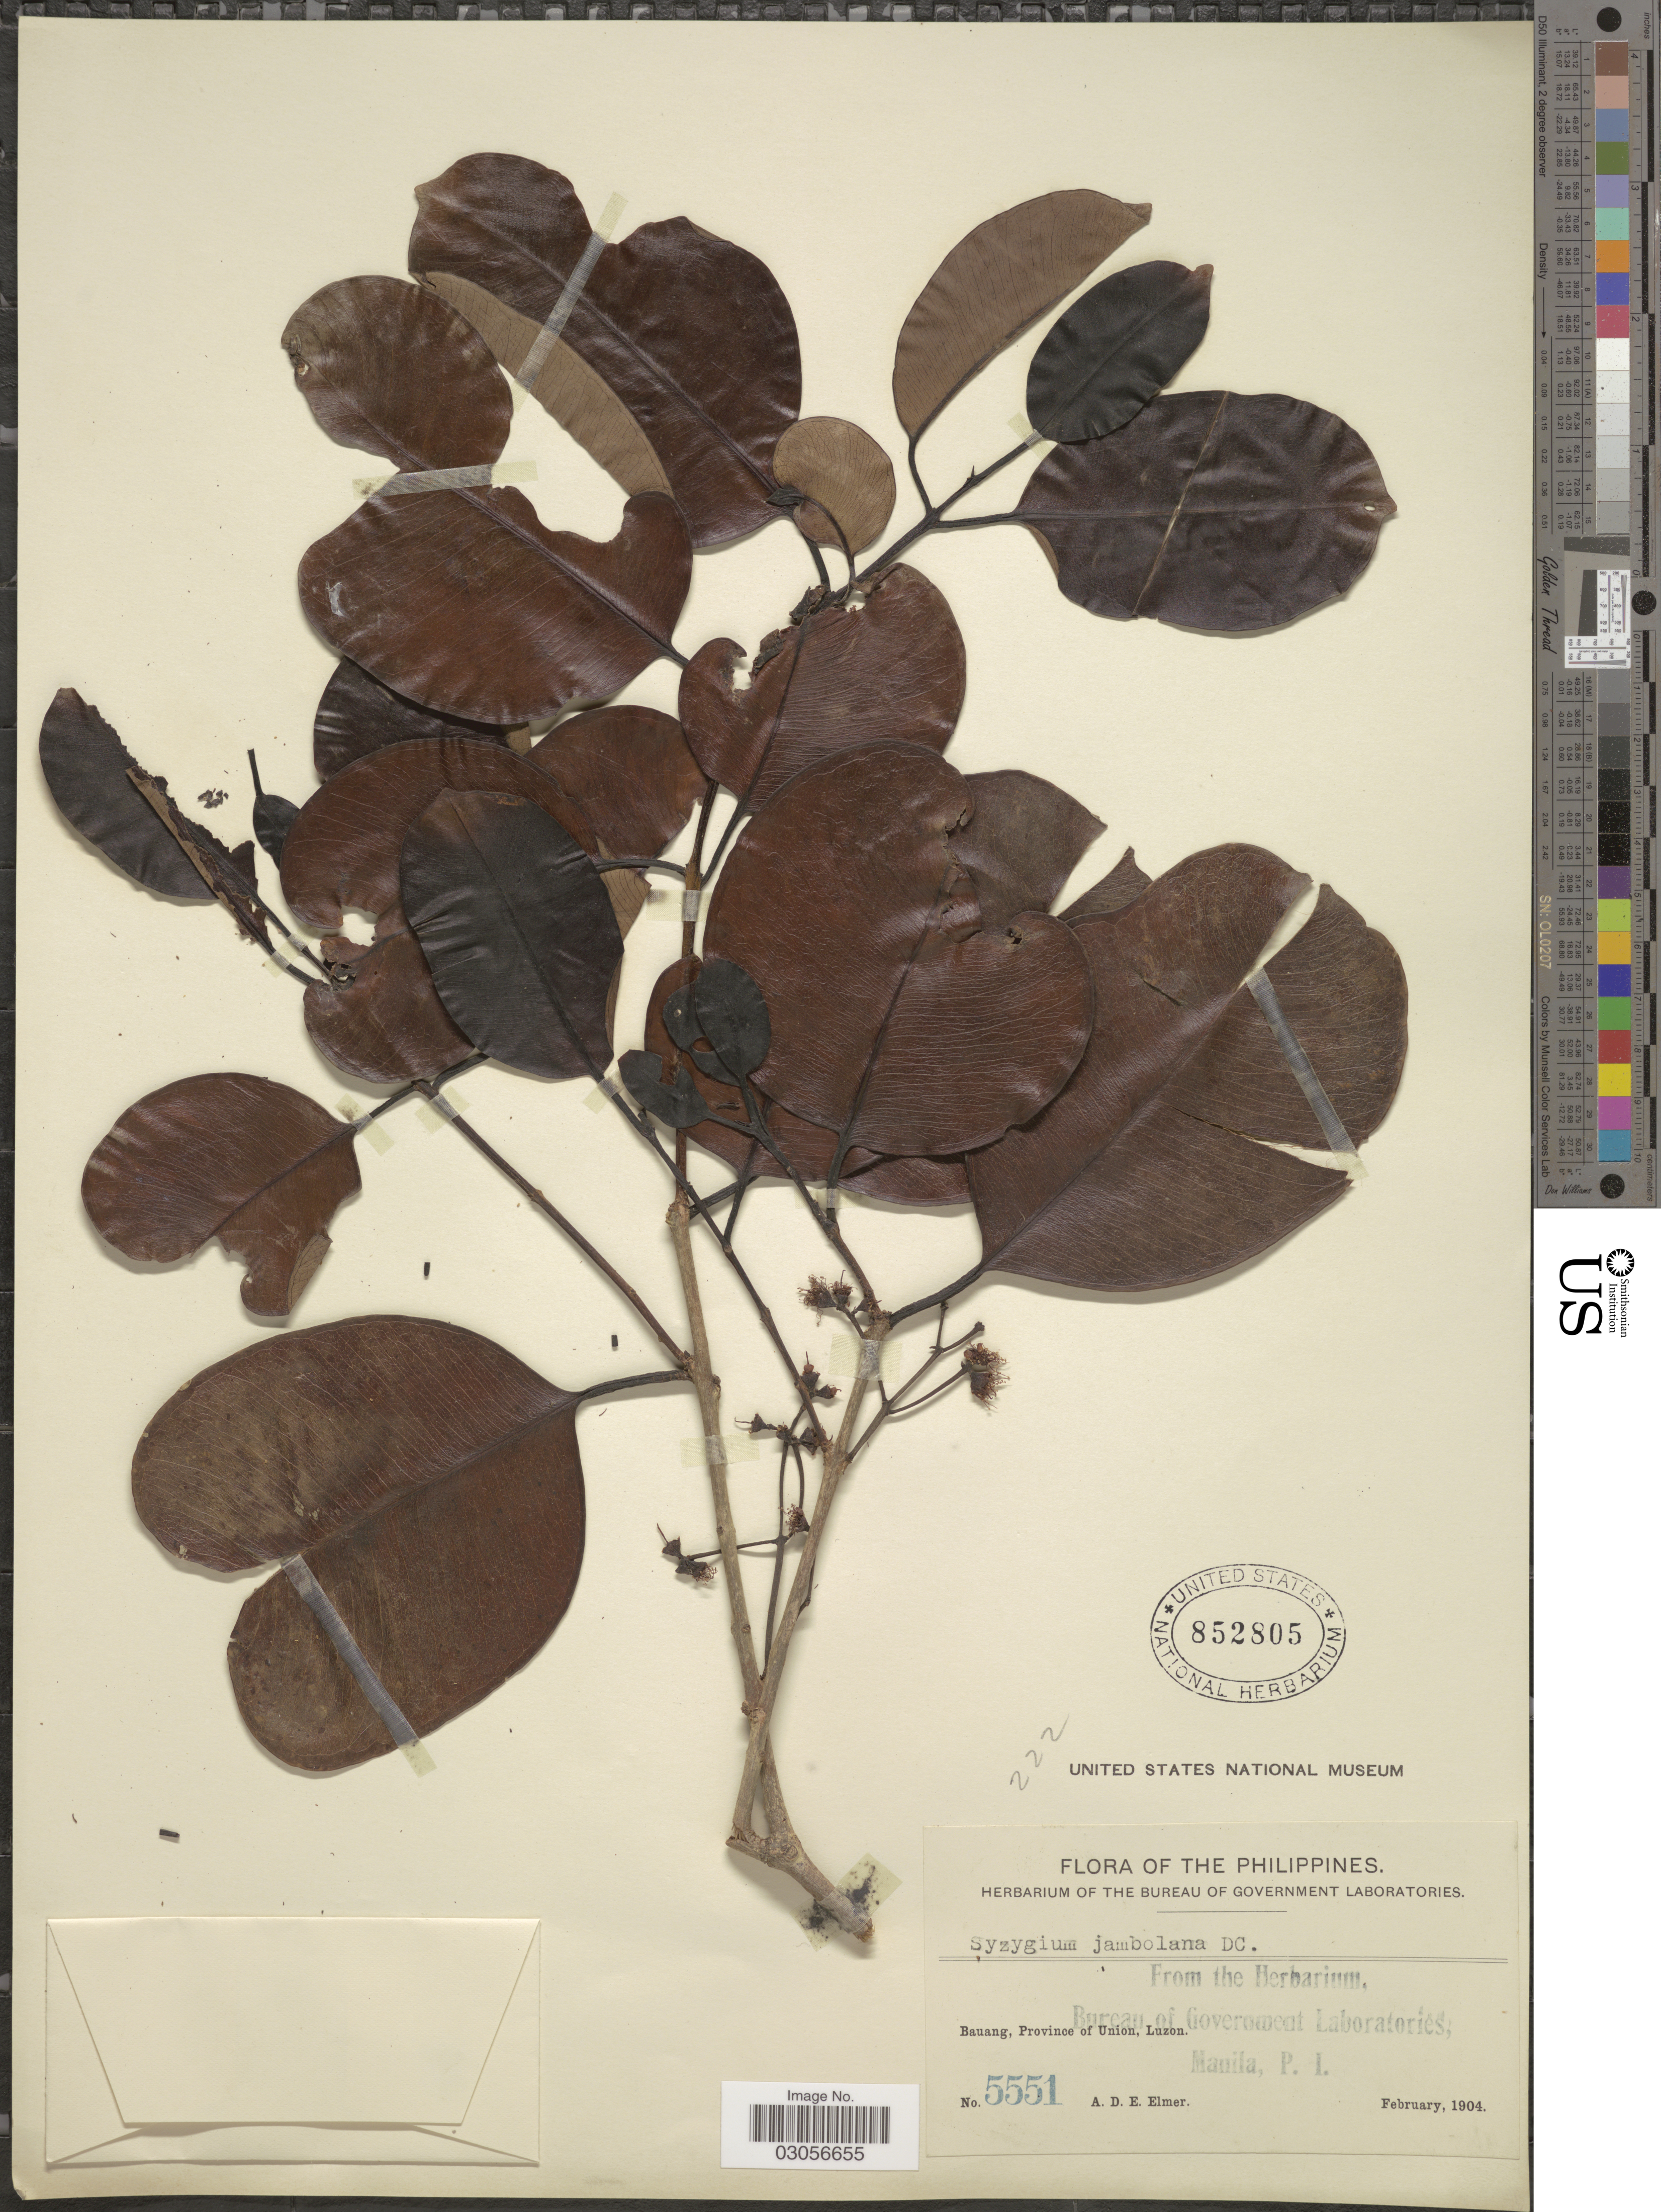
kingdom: Plantae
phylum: Tracheophyta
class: Magnoliopsida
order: Myrtales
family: Myrtaceae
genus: Syzygium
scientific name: Syzygium cumini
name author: (L.) Skeels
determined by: Strong, Mark T., (BOT), Smithsonian Institution - National Museum of Natural History (UNITED STATES)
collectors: A. D. E. Elmer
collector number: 5551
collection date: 1904-02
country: Philippines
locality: Bauang, Province of Union, Luzon.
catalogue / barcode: US 852805